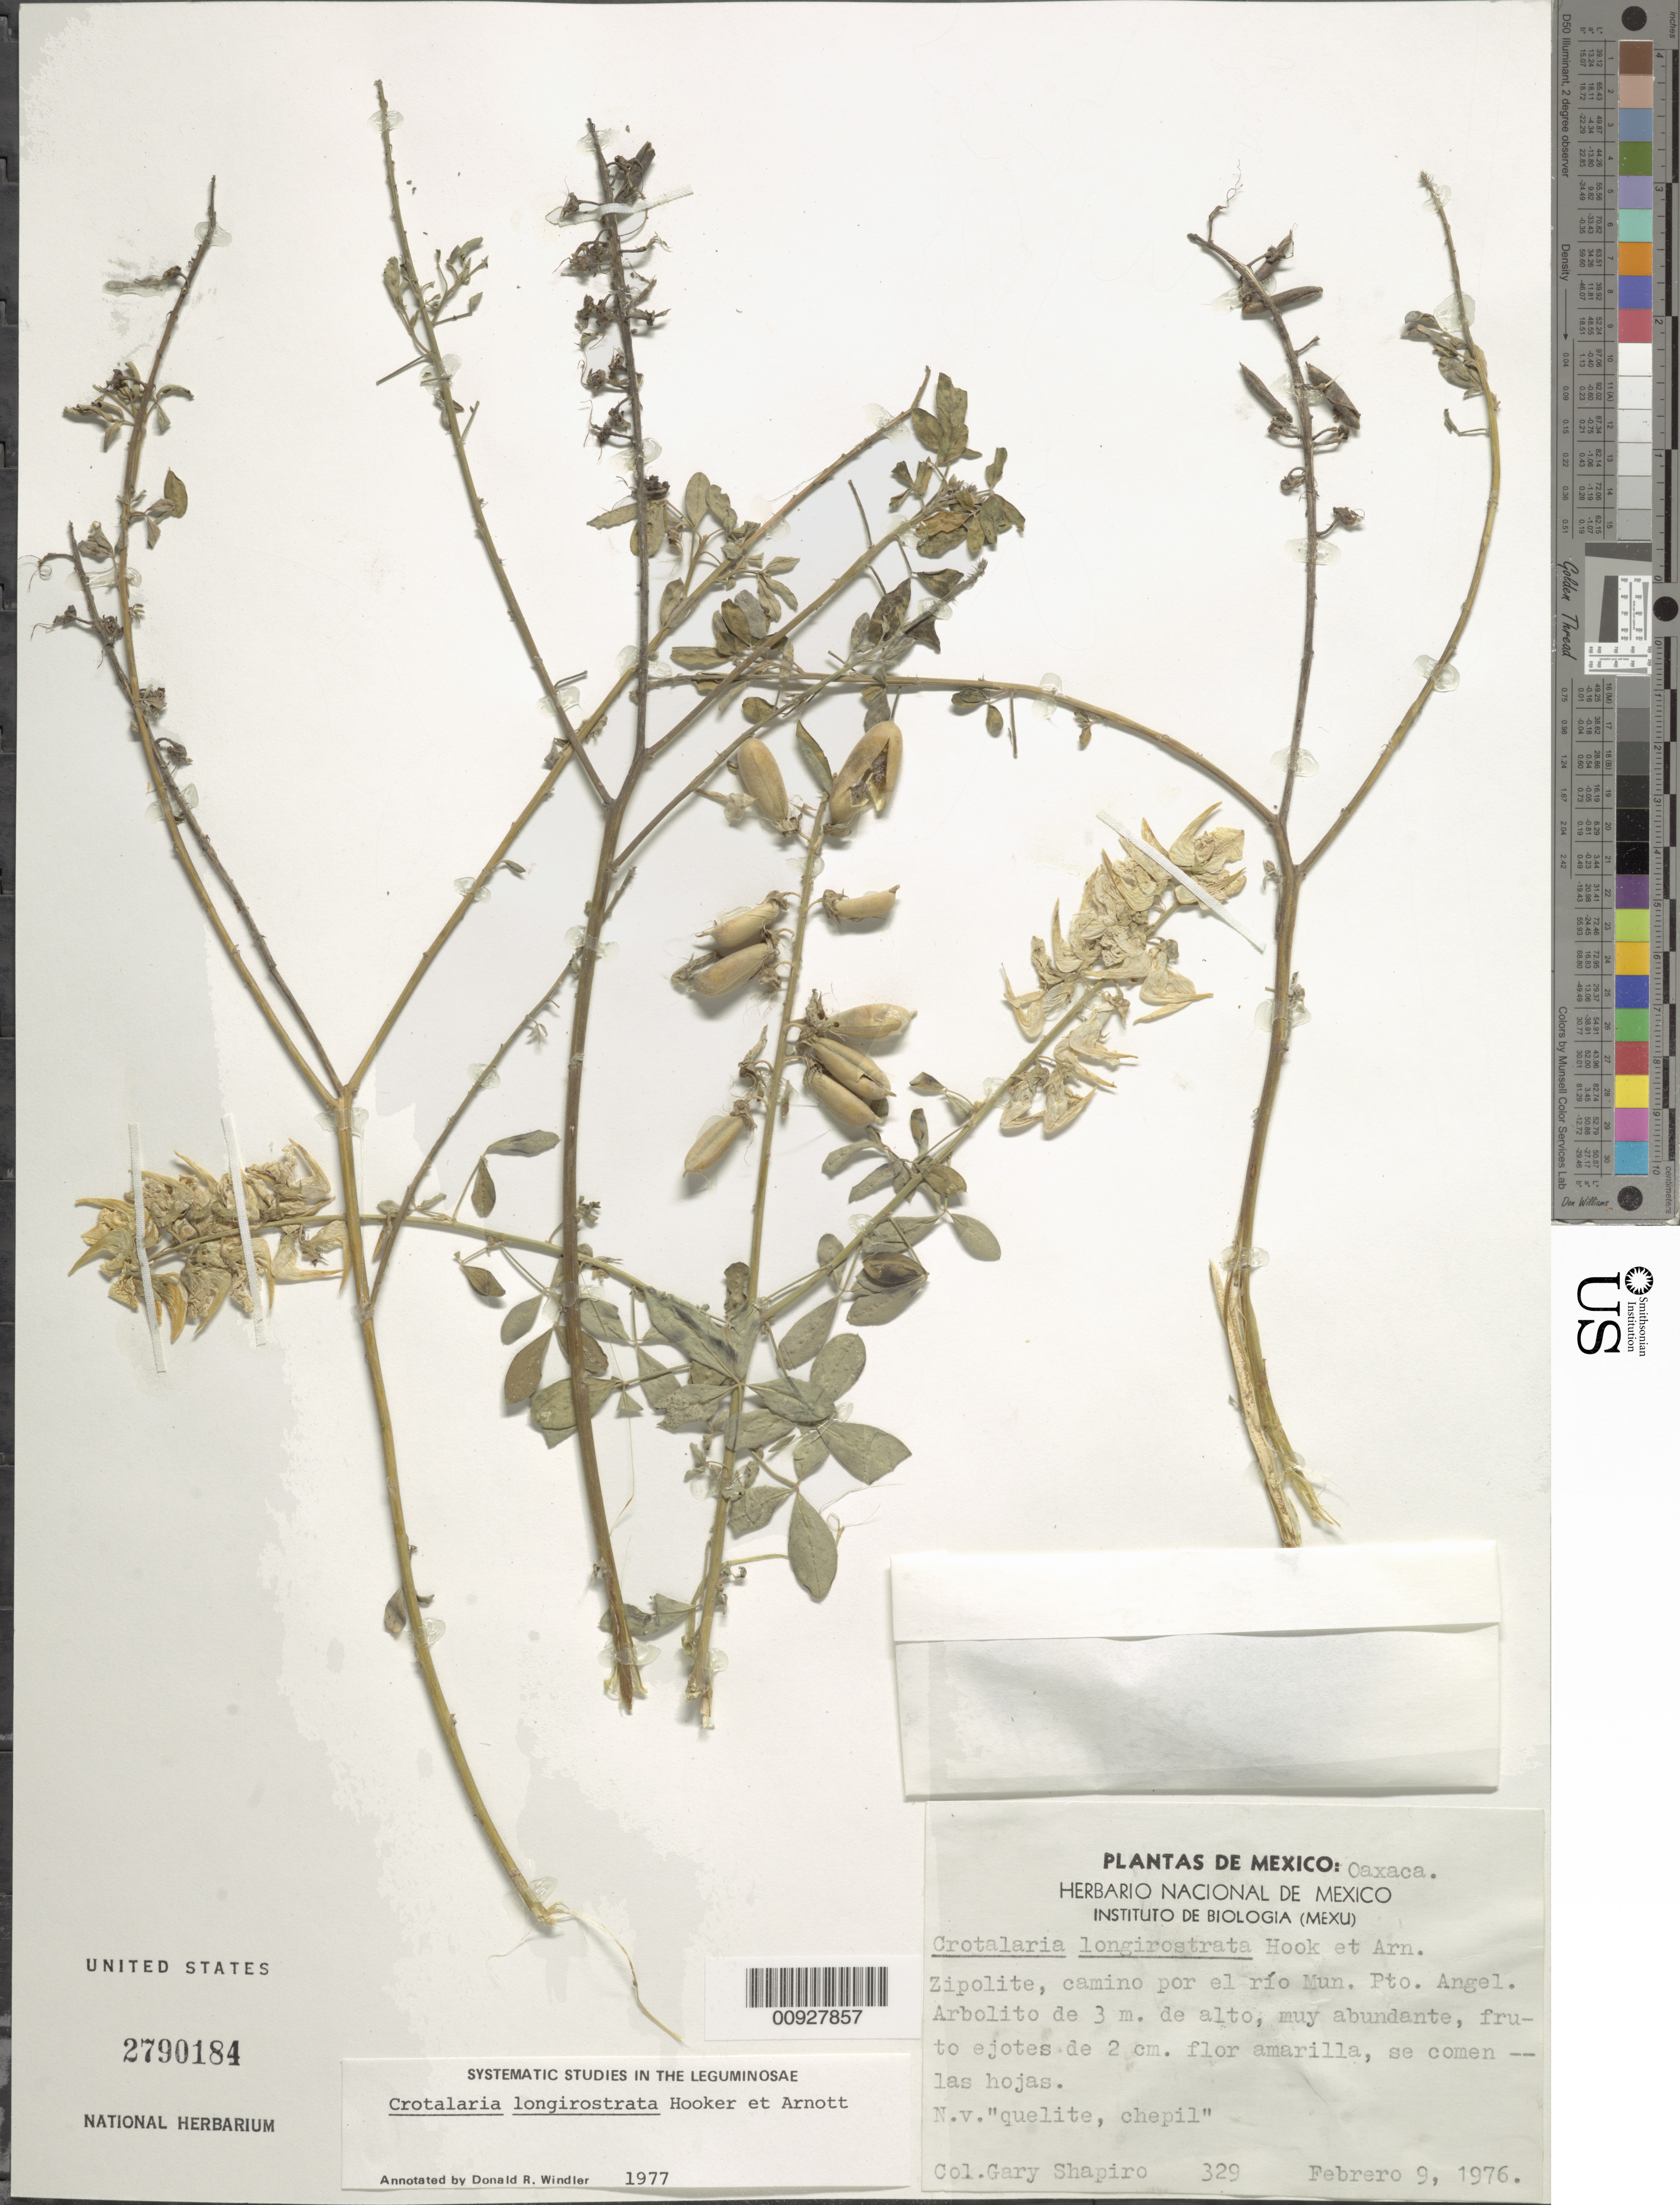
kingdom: Plantae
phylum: Tracheophyta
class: Magnoliopsida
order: Fabales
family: Fabaceae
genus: Crotalaria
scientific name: Crotalaria longirostrata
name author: Hook. & Arn.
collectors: G. Shapiro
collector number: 329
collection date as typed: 09 Feb 1976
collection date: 1976-02-09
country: Mexico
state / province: Oaxaca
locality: Zipolite, camino por el río, Mun. Puerto Angel, Oaxaca.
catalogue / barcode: US 2790184